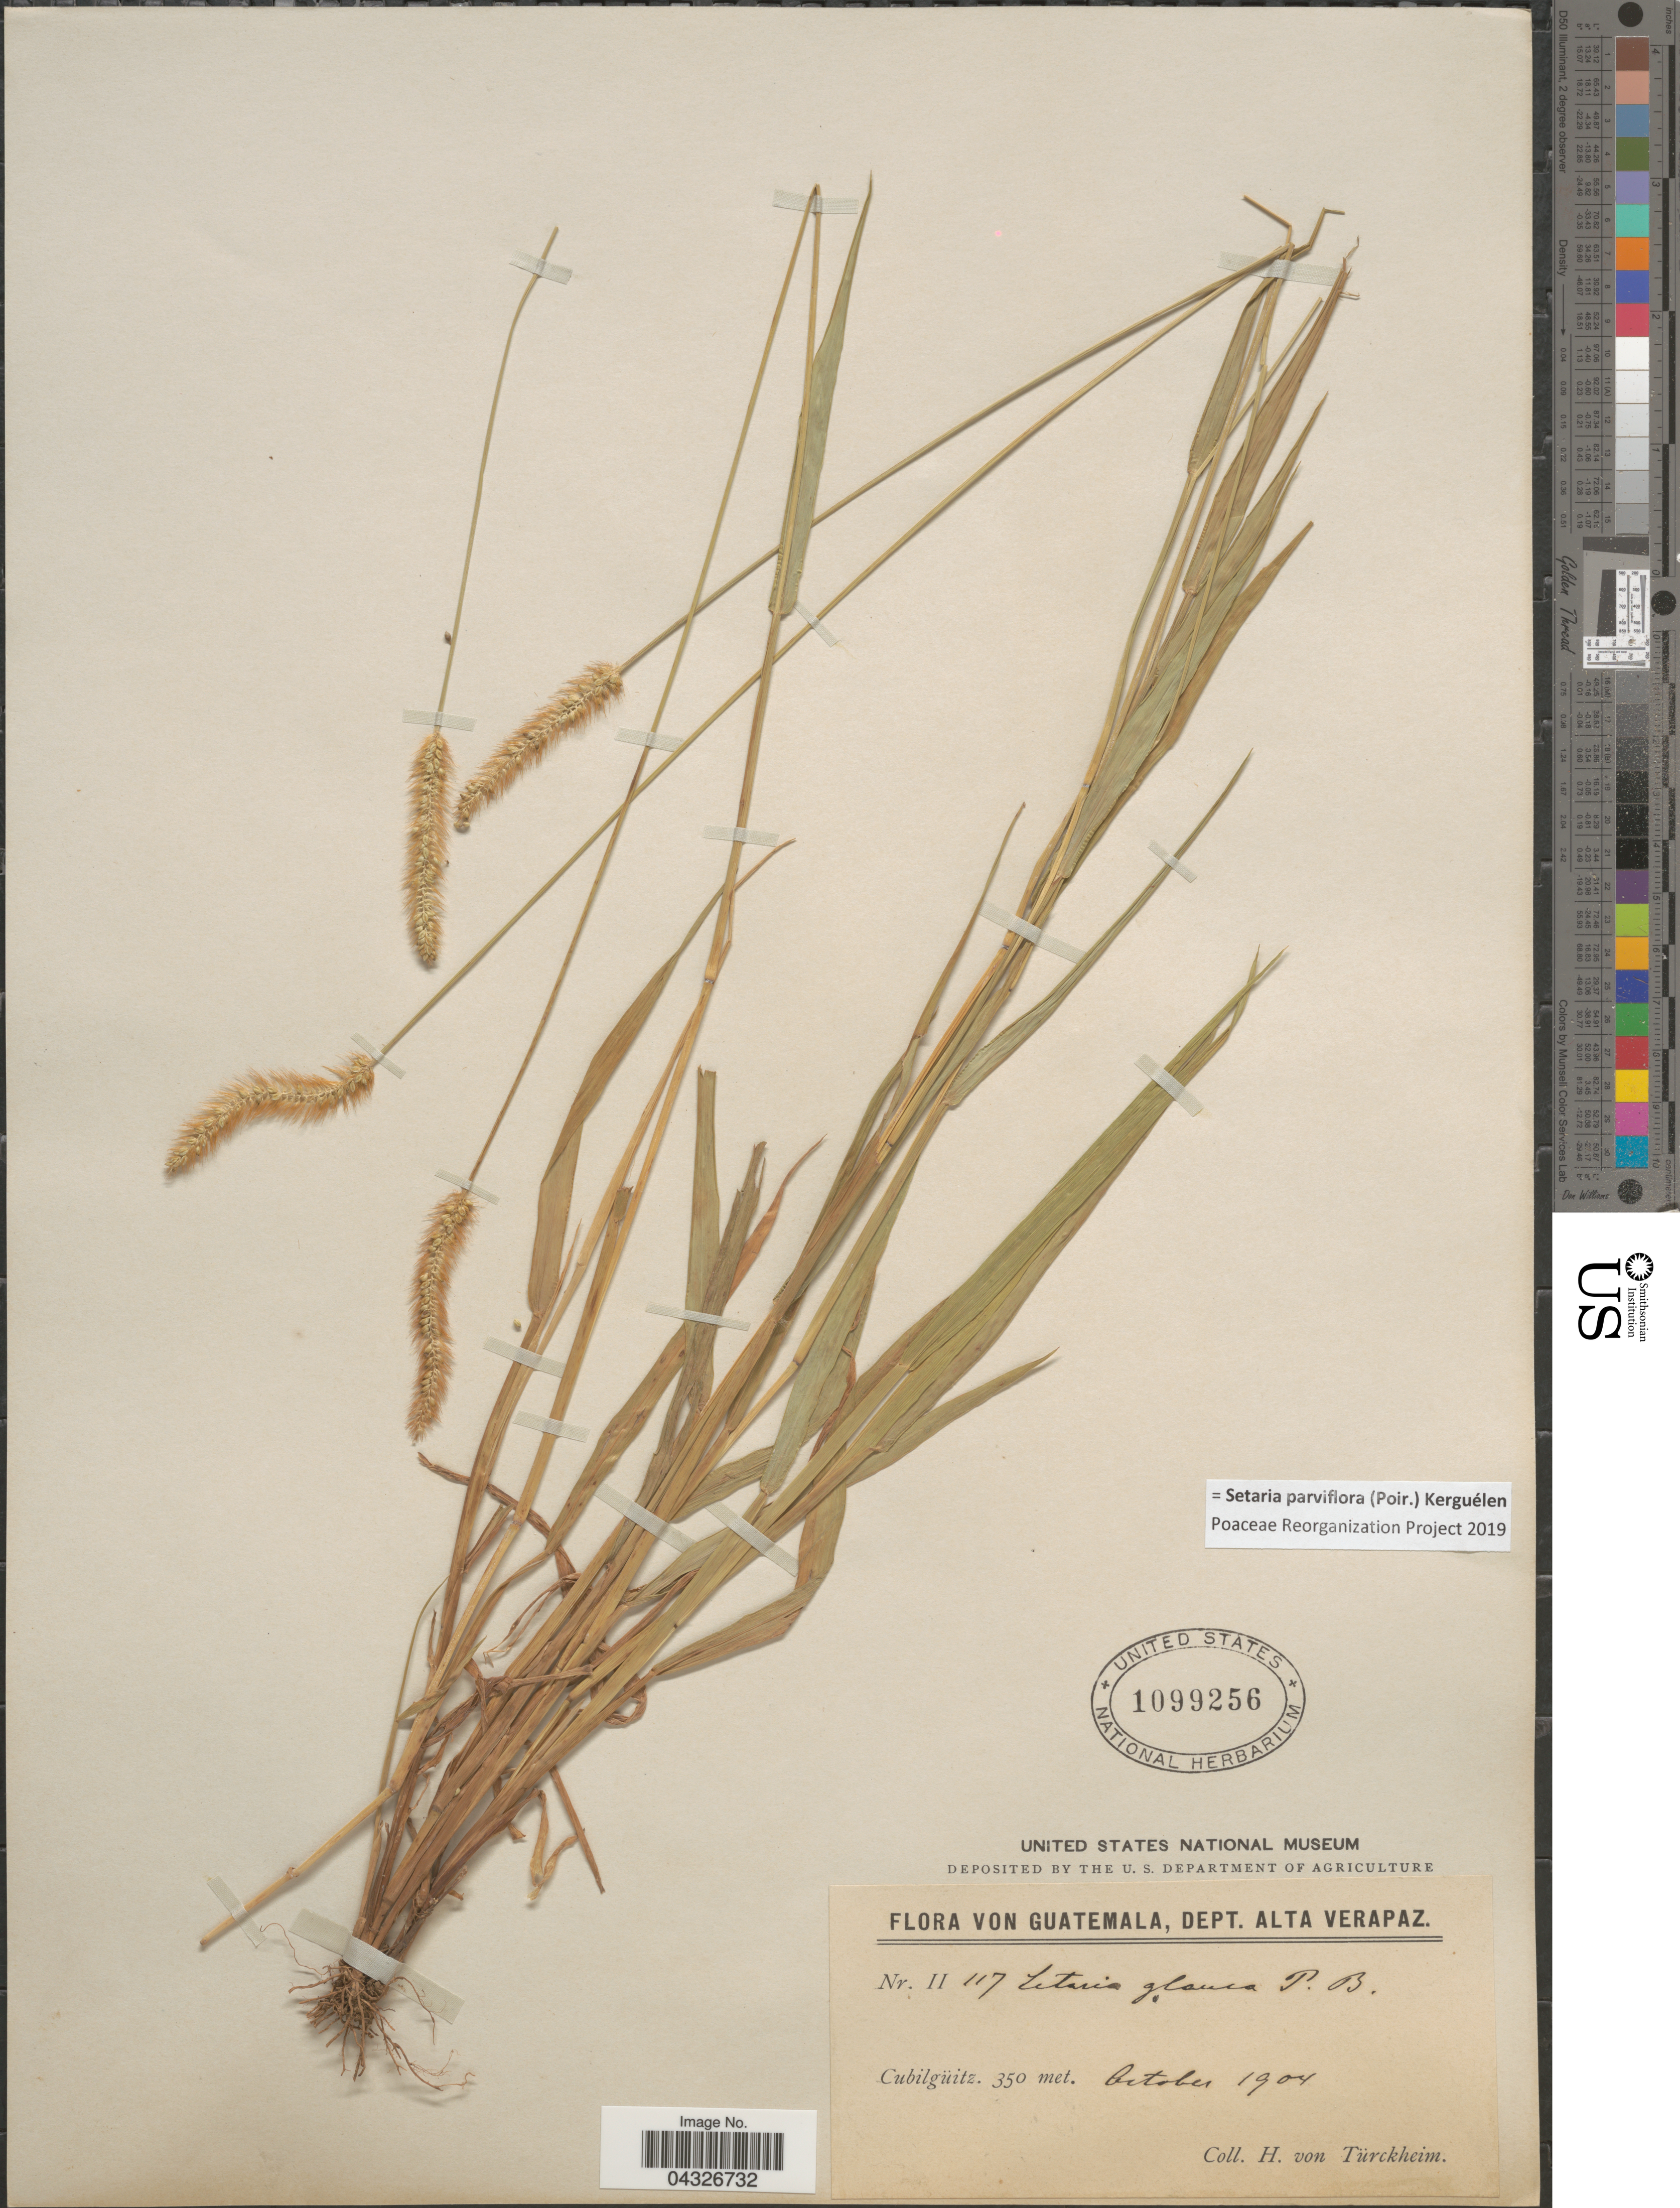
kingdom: Plantae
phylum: Tracheophyta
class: Liliopsida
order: Poales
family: Poaceae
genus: Setaria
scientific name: Setaria parviflora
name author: (Poir.) Kerguélen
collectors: H. von Türckheim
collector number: II117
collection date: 1904-10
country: Guatemala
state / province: Alta Verapaz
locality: Dept. Alta Verapaz. Cubilgüitz.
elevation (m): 350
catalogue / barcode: US 1099256